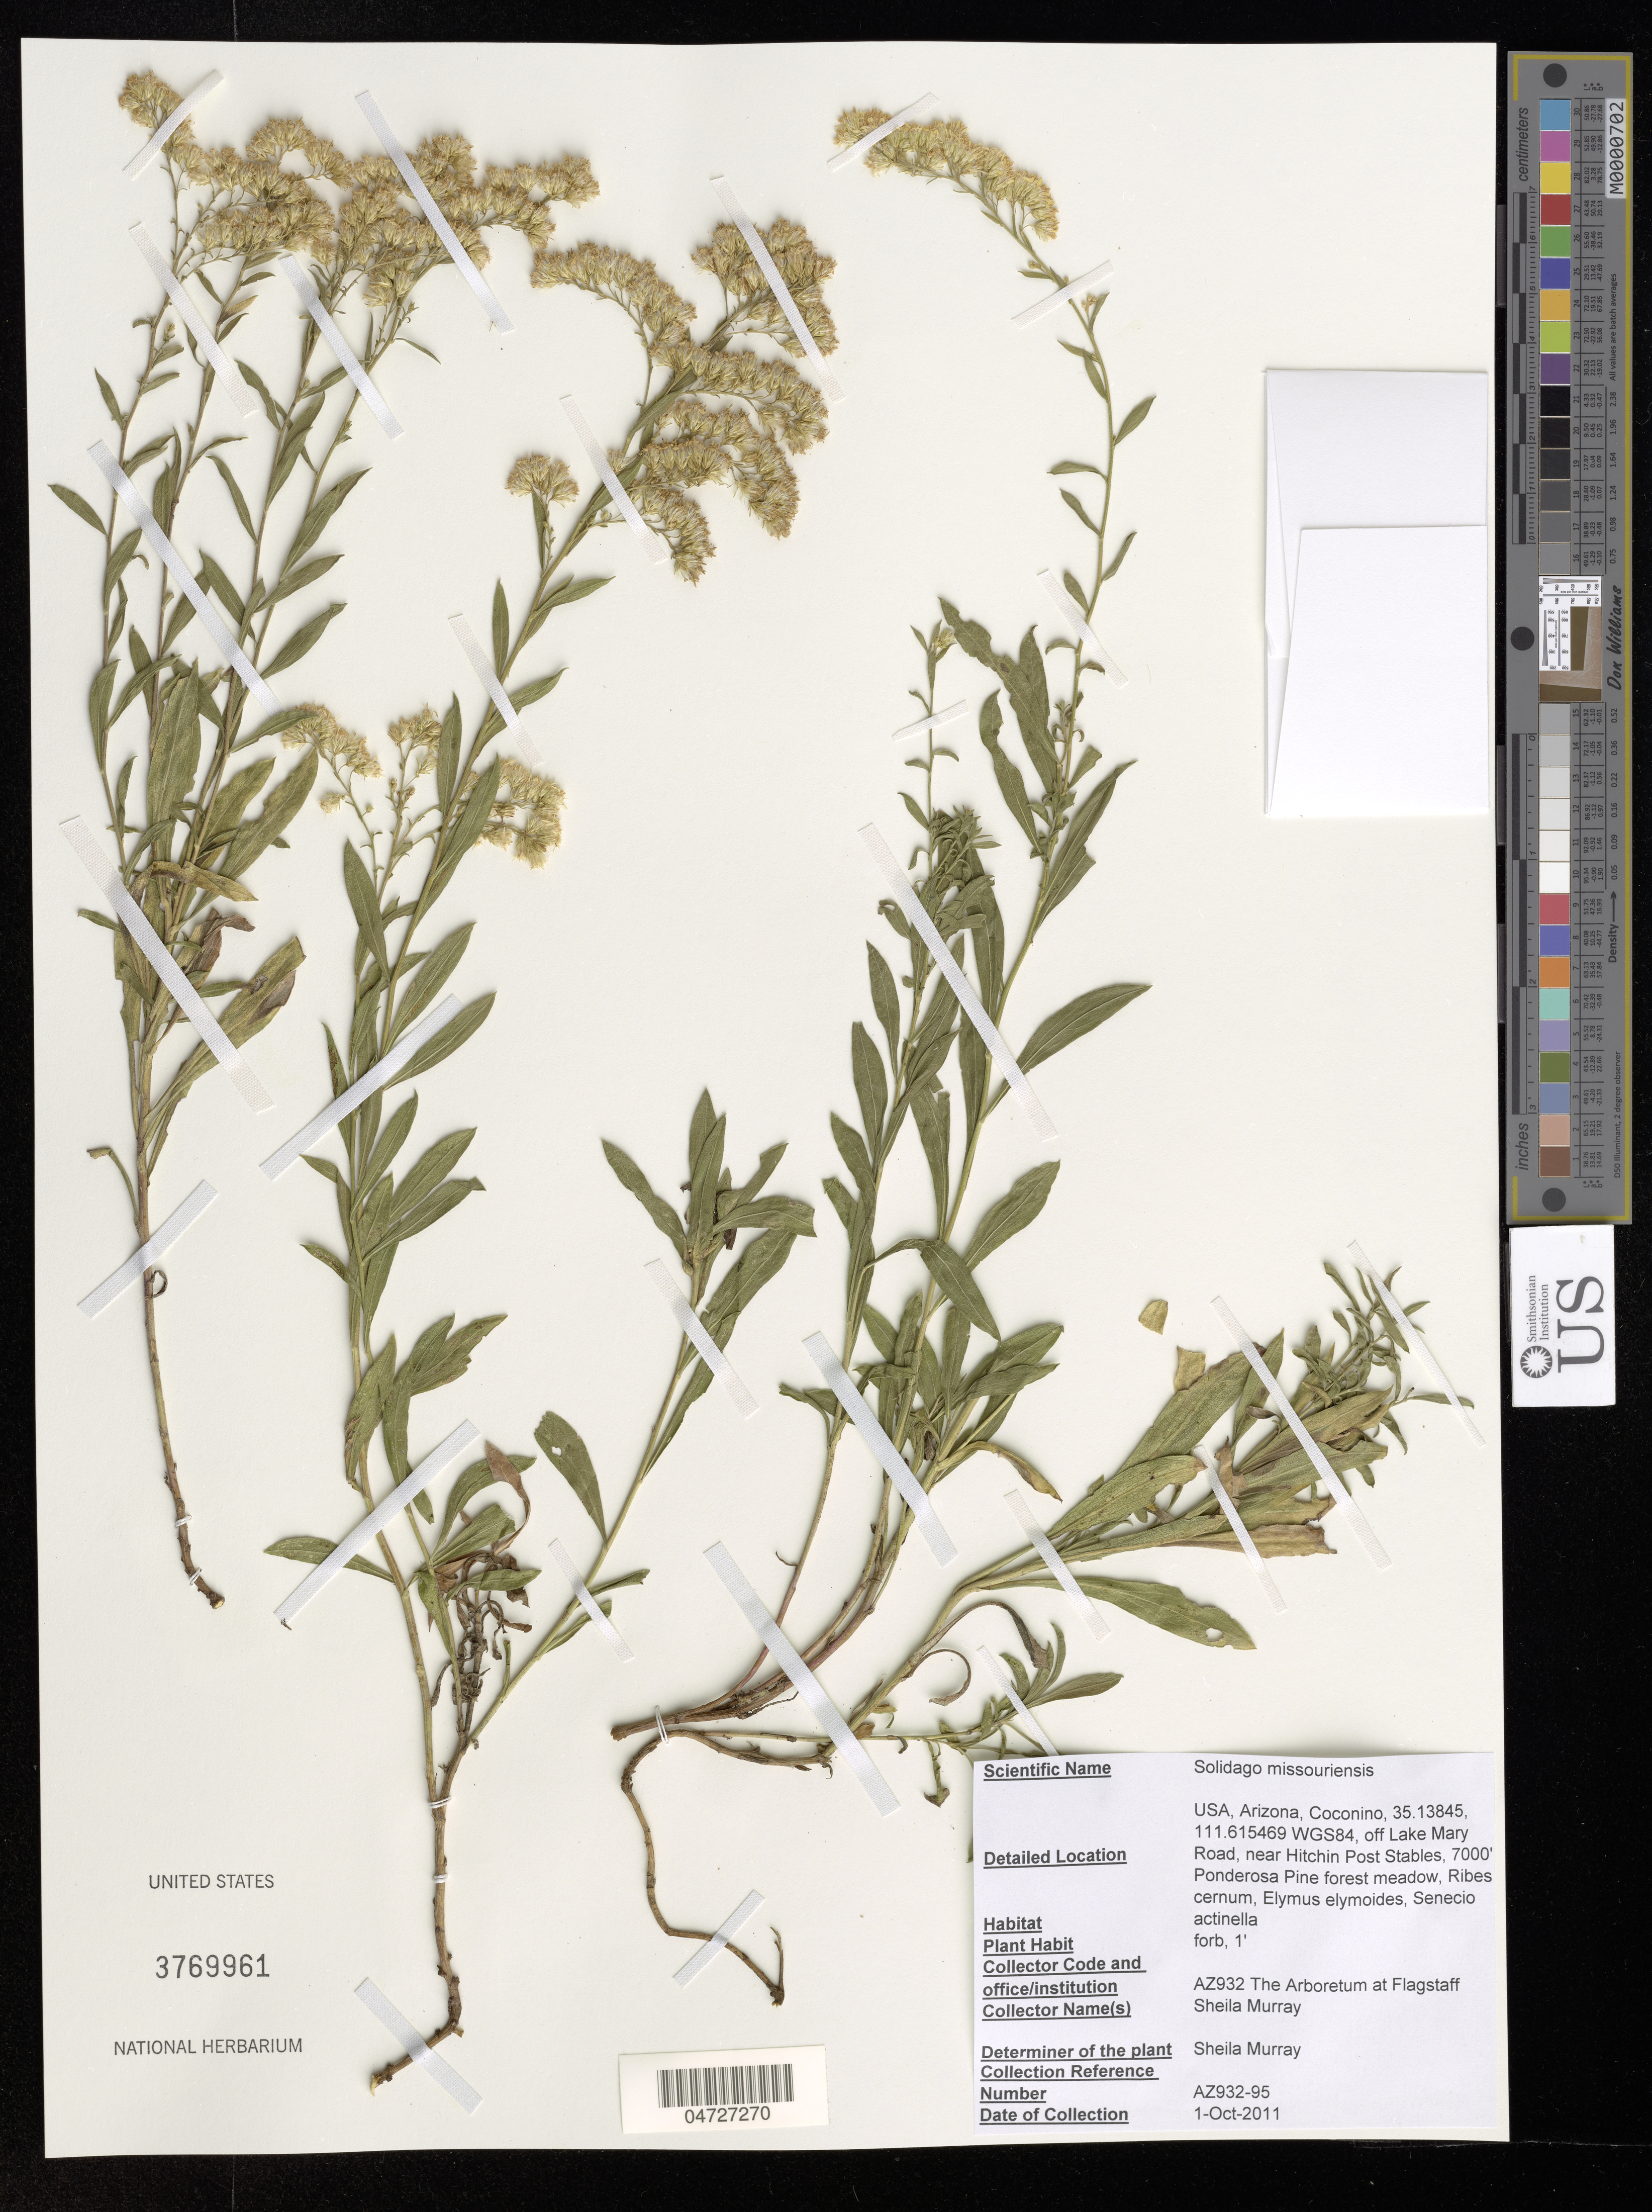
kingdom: Plantae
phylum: Tracheophyta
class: Magnoliopsida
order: Asterales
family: Asteraceae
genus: Solidago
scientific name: Solidago missouriensis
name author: Nutt.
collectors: S. Murray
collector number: AZ932-95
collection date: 2011-10-01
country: United States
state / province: Arizona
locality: Coconino, off Lake Mary Road, near Hitchin Post Stables.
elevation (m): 2134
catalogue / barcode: US 3769961